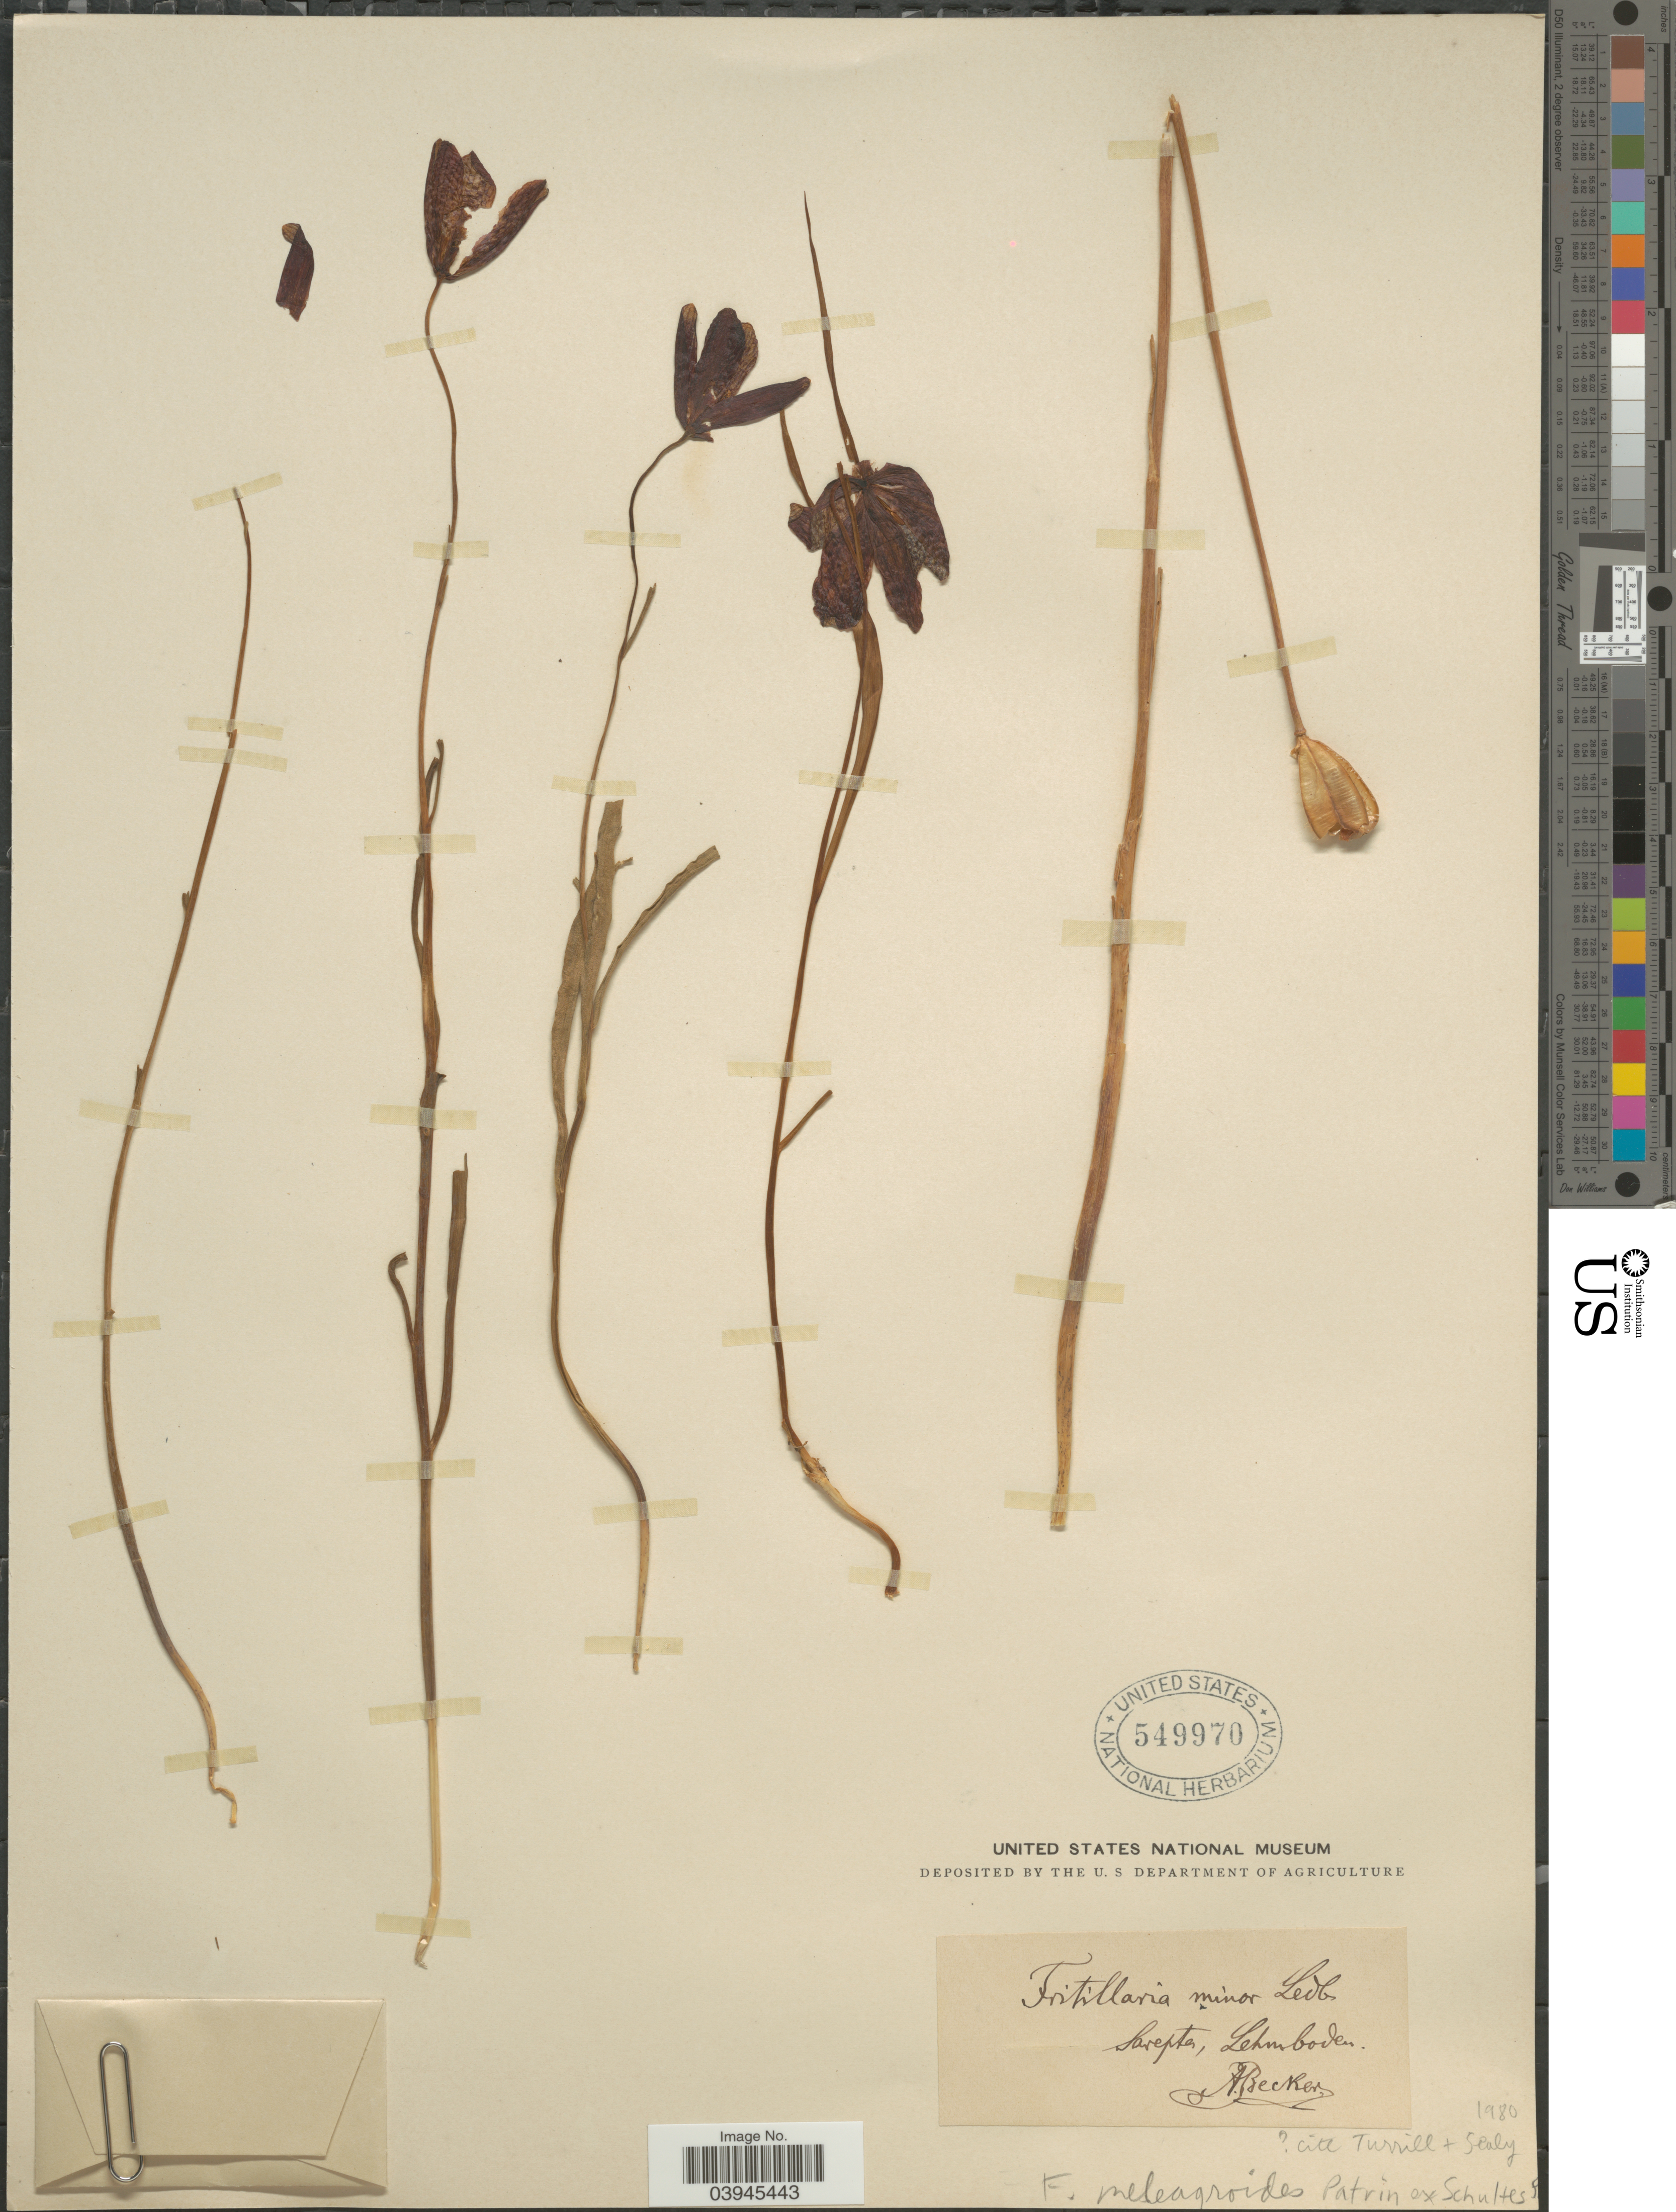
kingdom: Plantae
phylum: Tracheophyta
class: Liliopsida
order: Liliales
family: Liliaceae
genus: Fritillaria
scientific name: Fritillaria coccinea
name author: (Greene) Greene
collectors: A. Becker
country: Russian Federation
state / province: Volgograd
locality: Sarepta, Lehmboden.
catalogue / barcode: US 549970